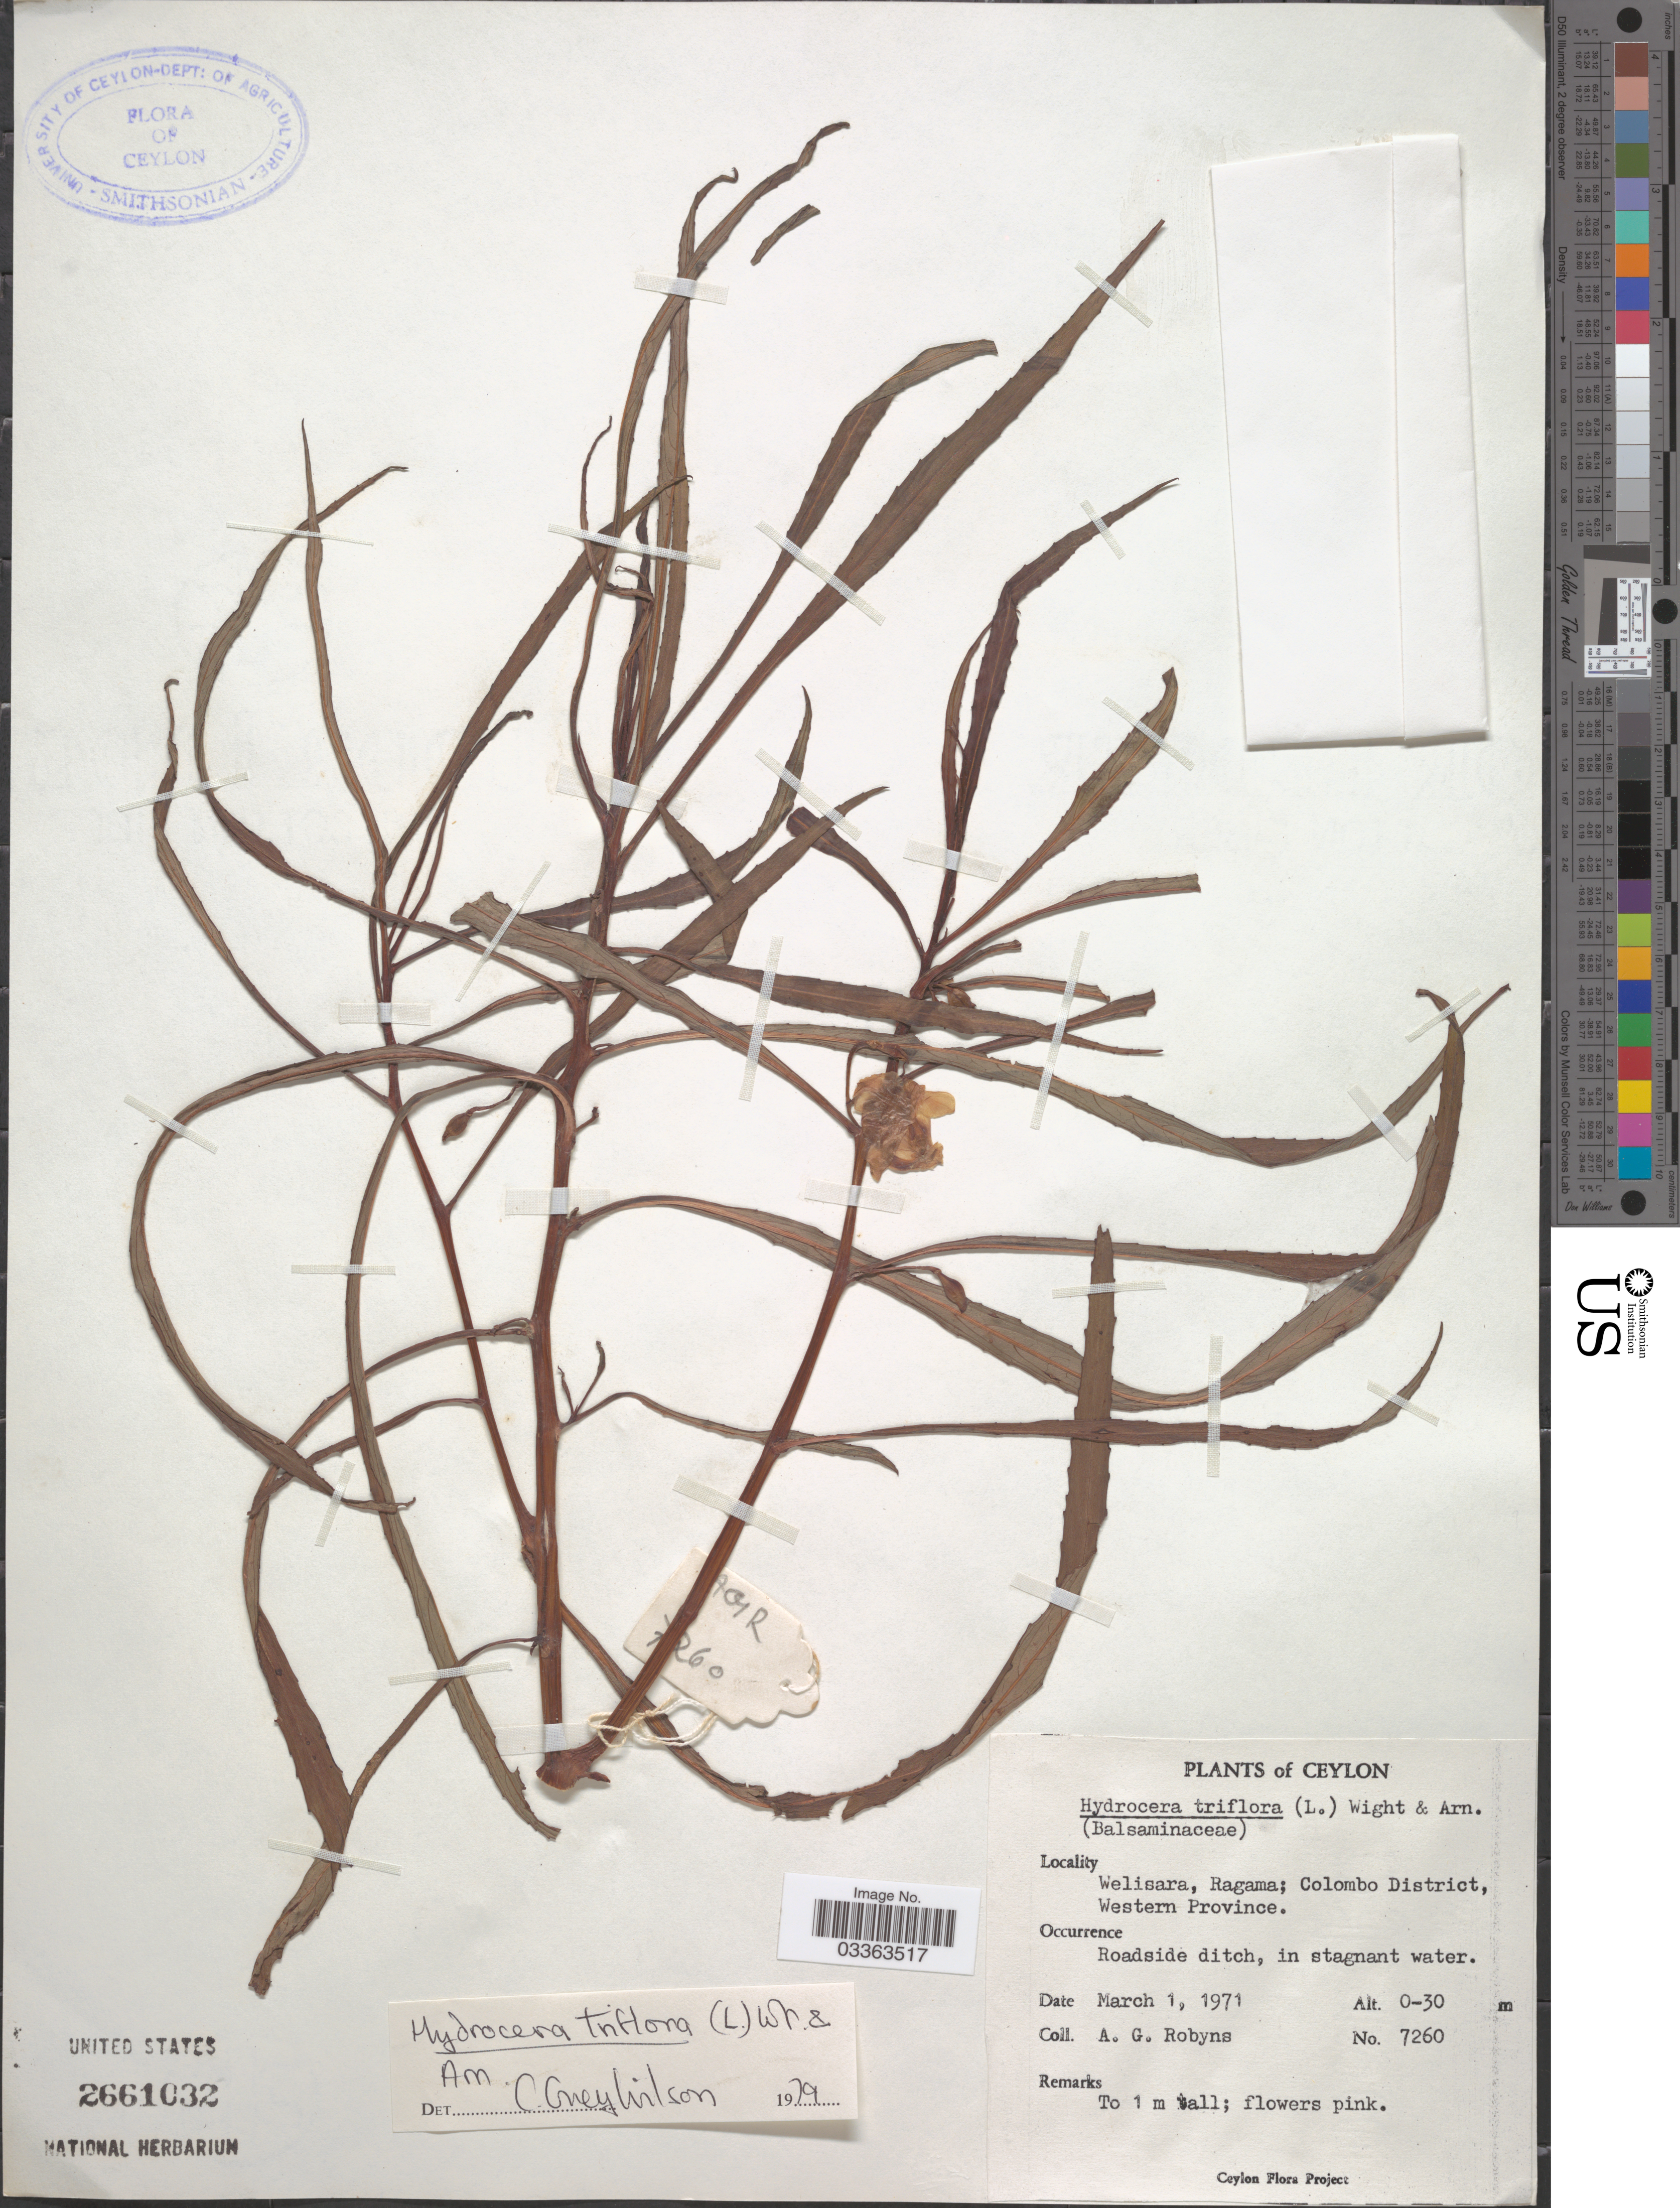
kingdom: Plantae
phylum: Tracheophyta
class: Magnoliopsida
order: Ericales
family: Balsaminaceae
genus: Hydrocera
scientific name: Hydrocera triflora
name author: (L.) Wight & Arn.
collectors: A. Robyns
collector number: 7260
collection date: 1971-03-01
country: Sri Lanka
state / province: Western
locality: Ceylon, Welisara, Ragama; Colombo District.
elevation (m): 0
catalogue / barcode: US 2661032